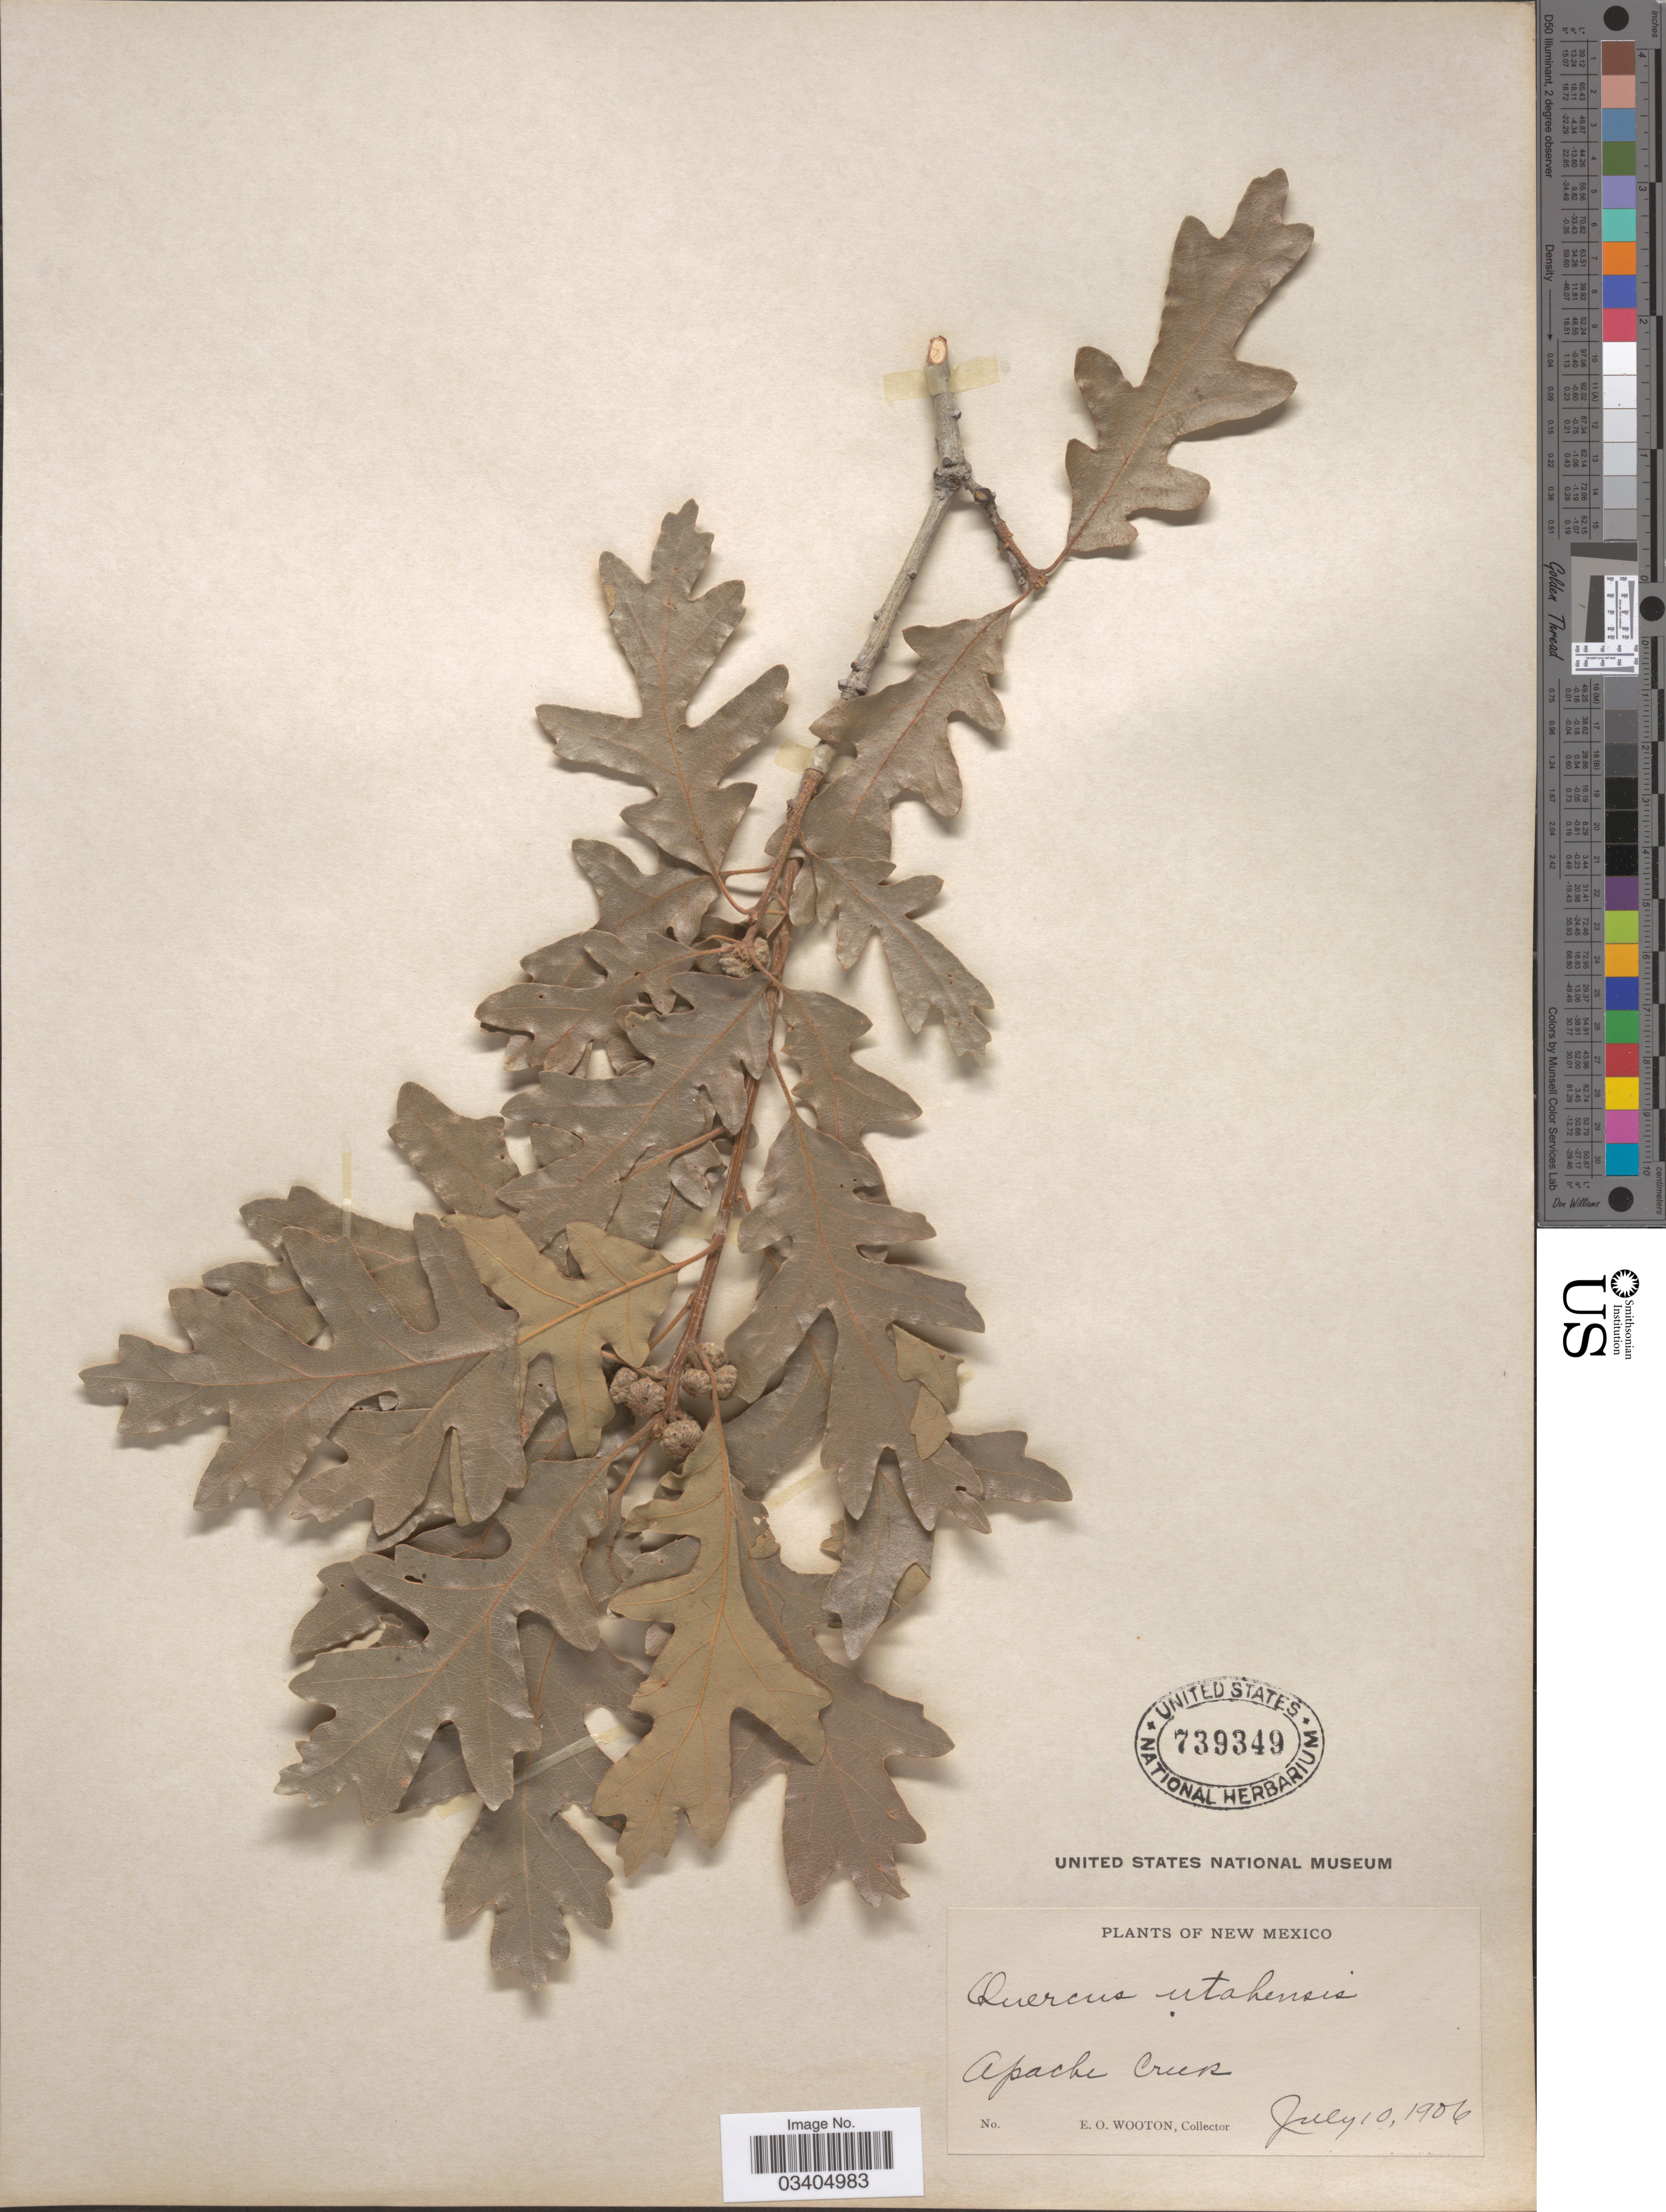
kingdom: Plantae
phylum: Tracheophyta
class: Magnoliopsida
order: Fagales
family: Fagaceae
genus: Quercus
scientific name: Quercus gambelii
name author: Nutt.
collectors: E. O. Wooton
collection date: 1906-07-10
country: United States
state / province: New Mexico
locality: Apache Creek.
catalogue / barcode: US 739349